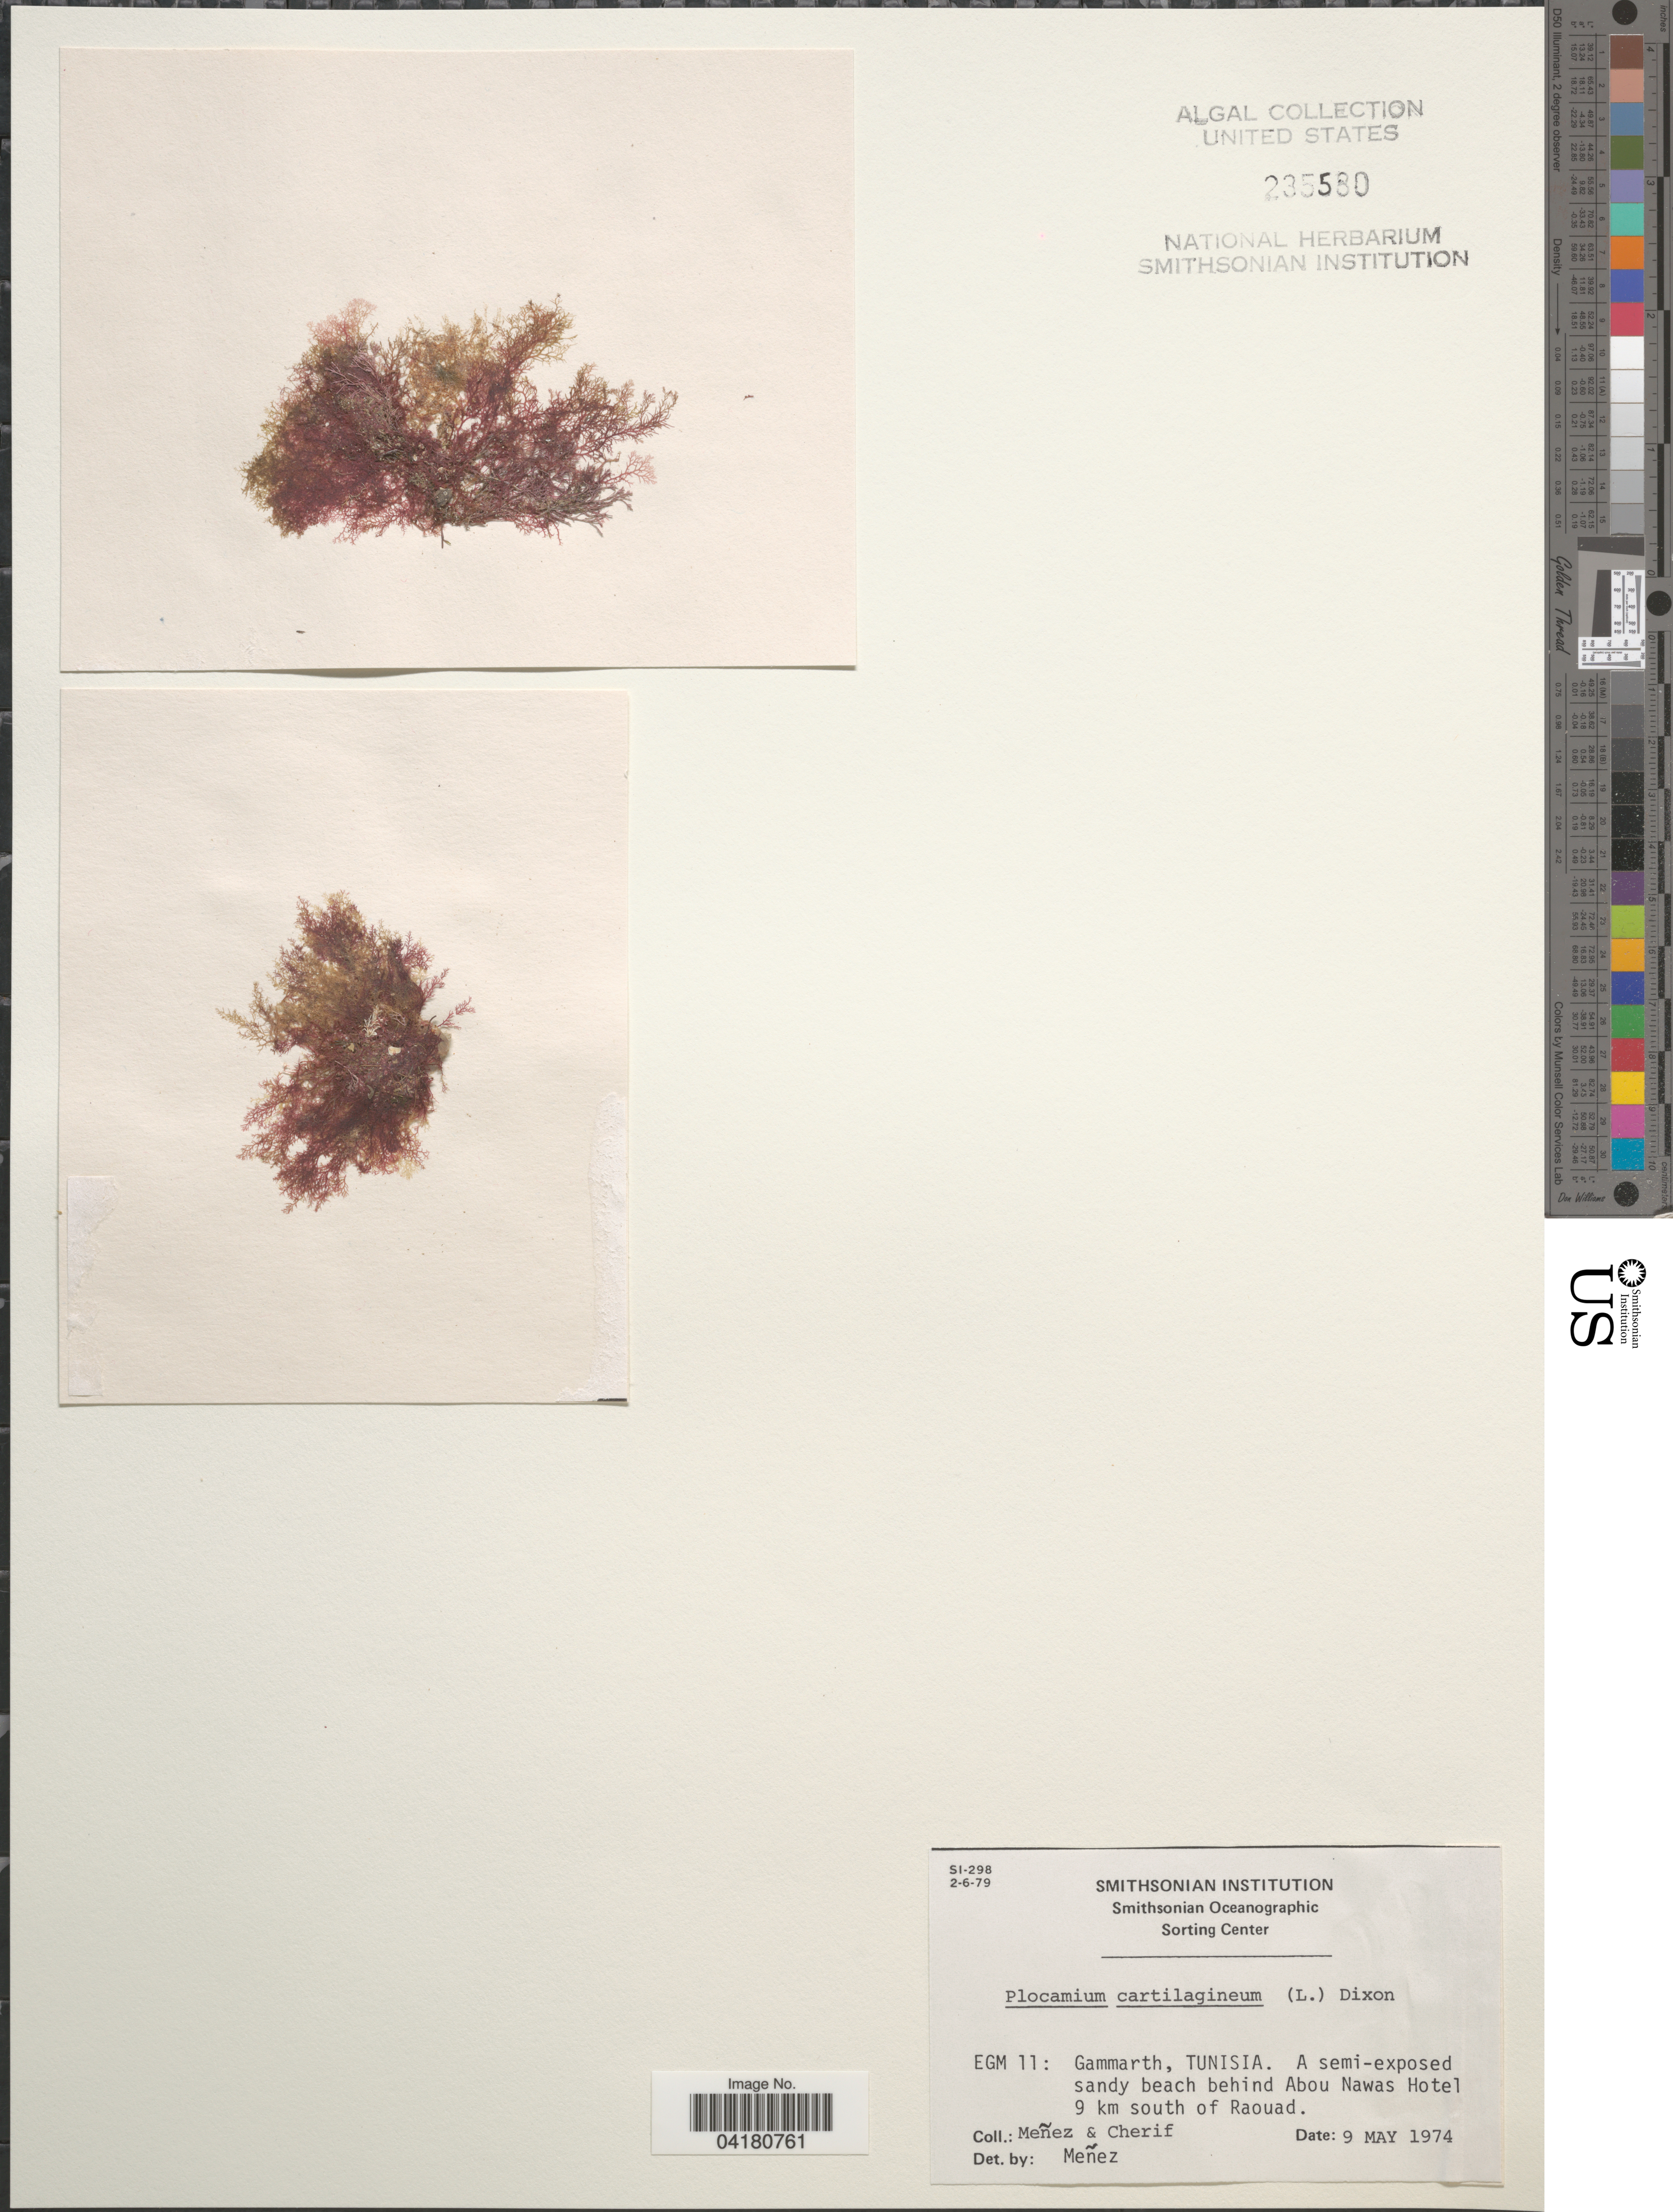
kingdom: Plantae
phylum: Rhodophyta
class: Florideophyceae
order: Plocamiales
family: Plocamiaceae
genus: Plocamium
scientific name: Plocamium cartilagineum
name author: (L.) P.S. Dixon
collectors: Menez & -. Cherif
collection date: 1974-05-09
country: Tunisia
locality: EGM 11: Gammarth. A semi-exposed sandy beach behind Abou Nawas Hotel 9 km south of Raouad.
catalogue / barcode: US 235580